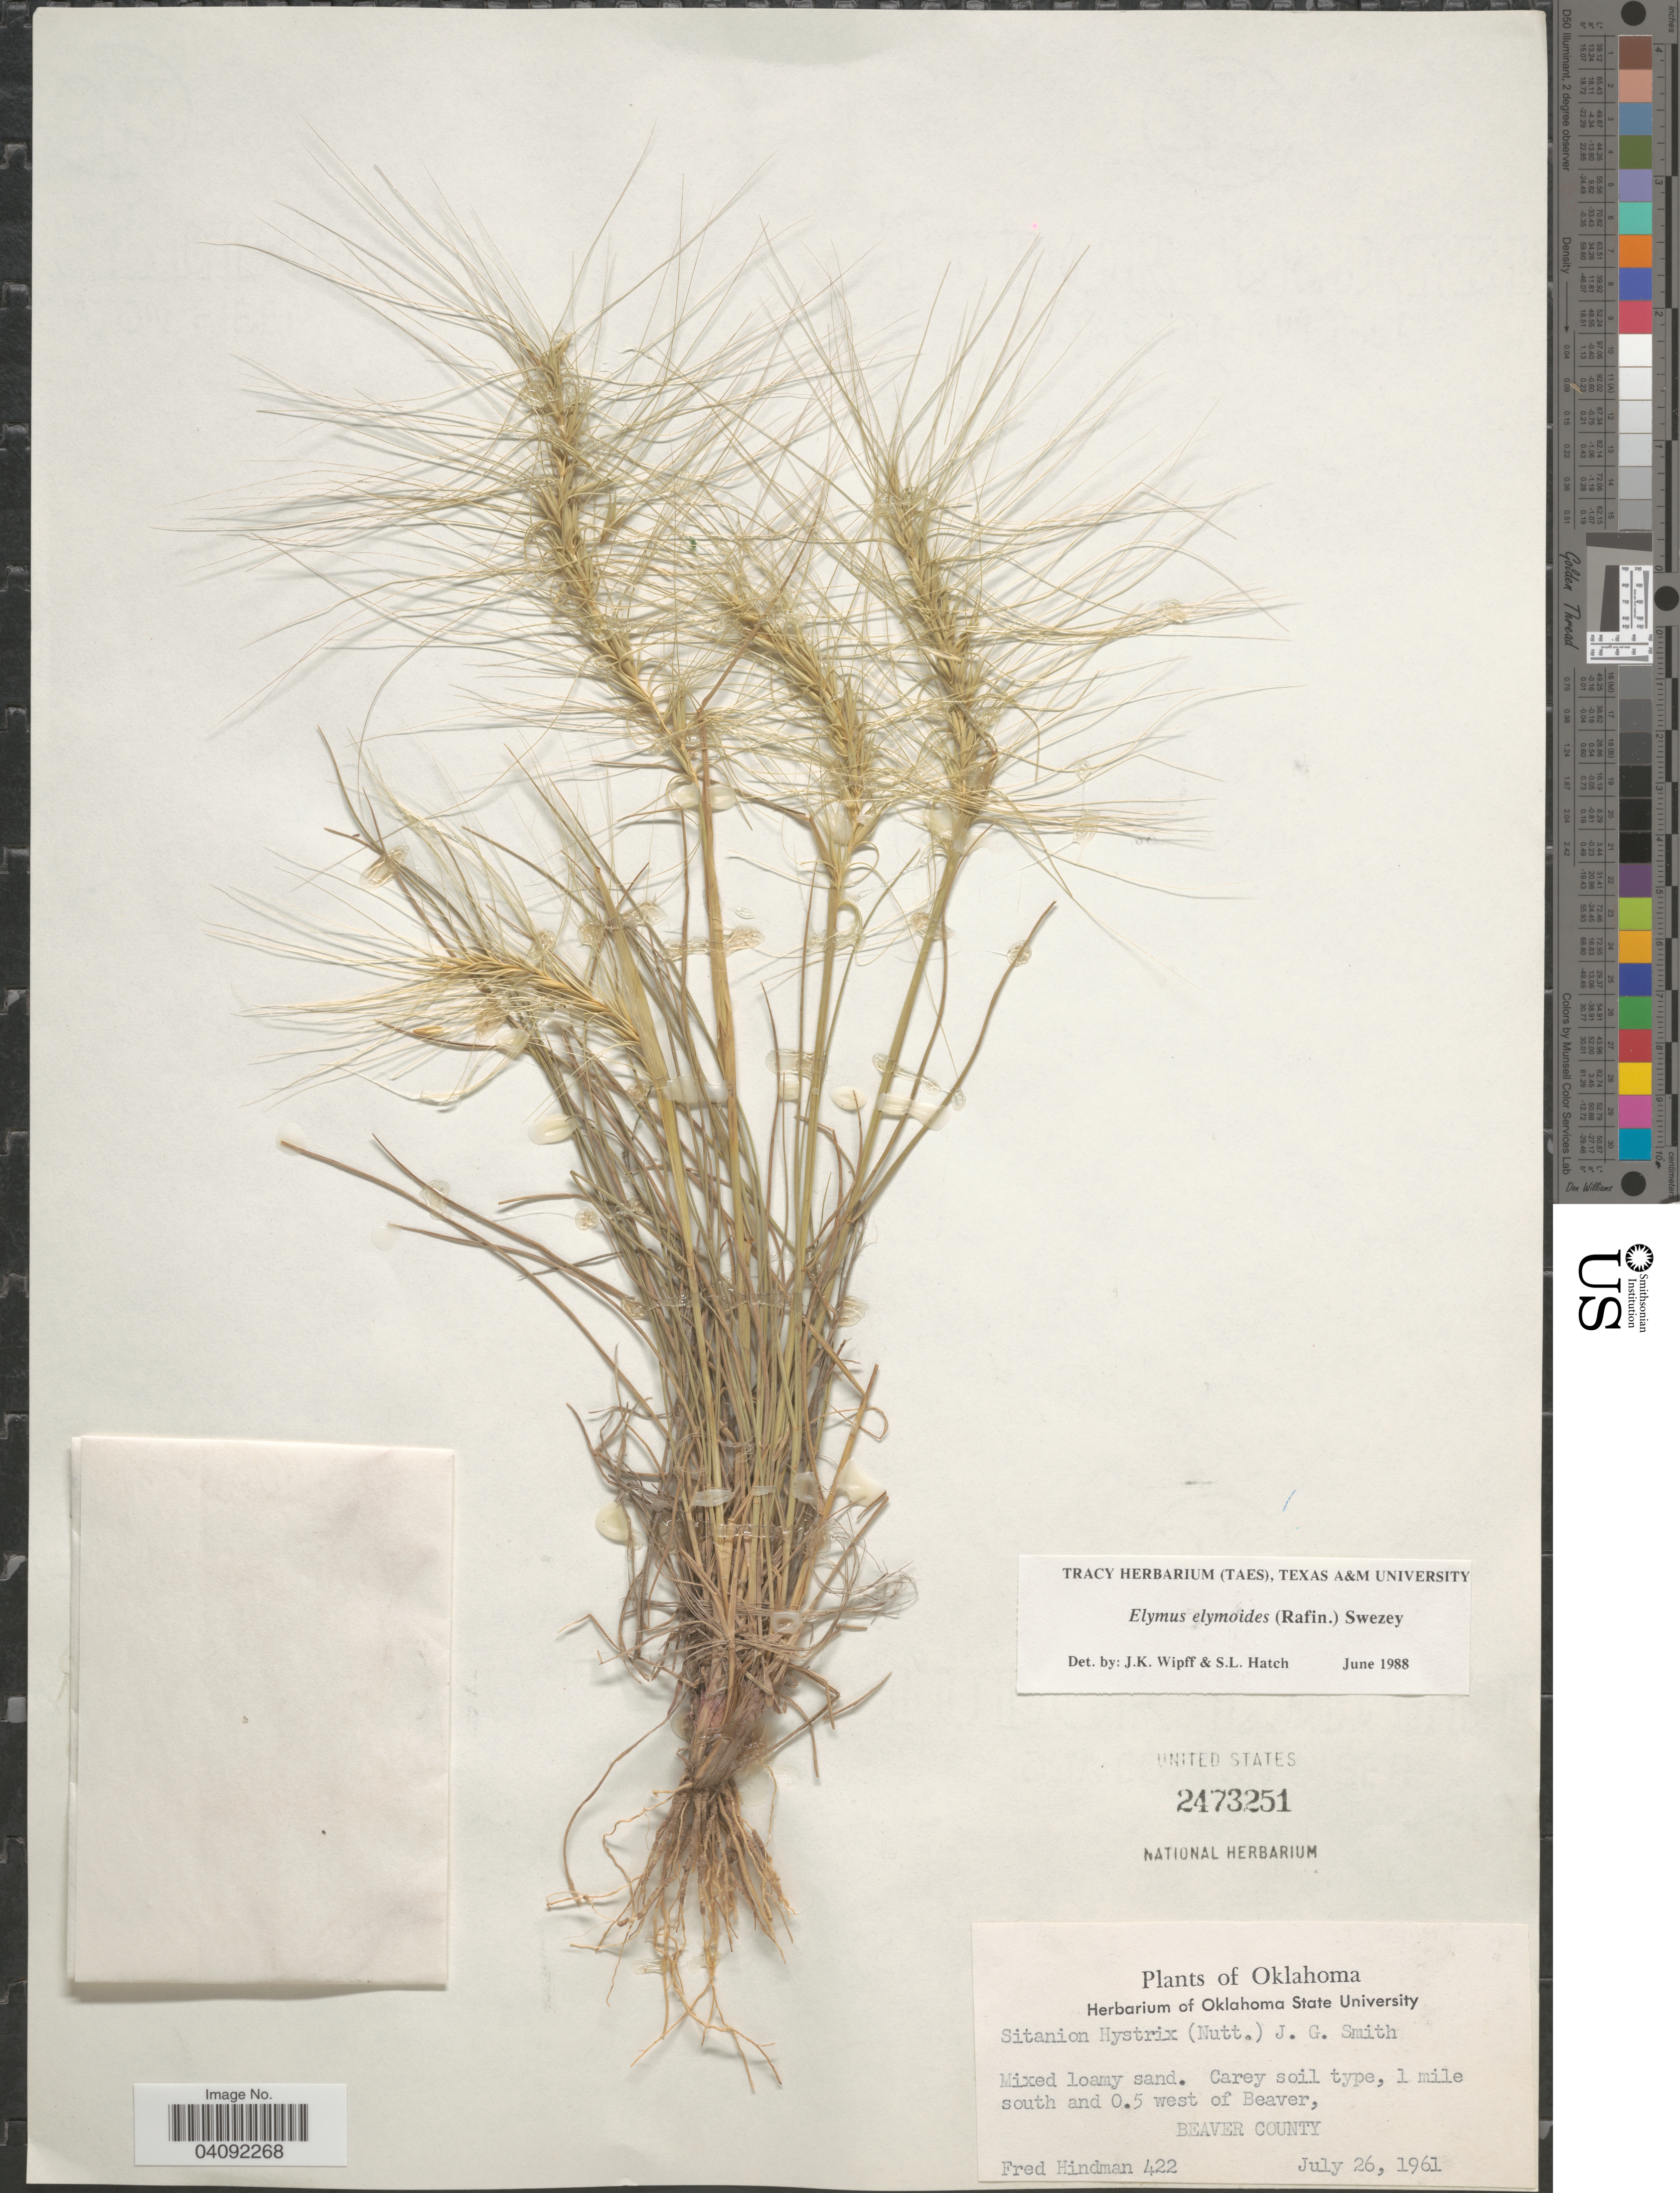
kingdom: Plantae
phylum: Tracheophyta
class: Liliopsida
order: Poales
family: Poaceae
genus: Elymus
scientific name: Elymus elymoides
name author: (Raf.) Swezey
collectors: F. Hindman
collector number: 422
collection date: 1961-07-26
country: United States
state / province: Oklahoma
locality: Mixed loamy sand. Carey soil type, 1 mile south and 0.5 west of Beaver, Beaver County.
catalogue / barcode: US 2473251